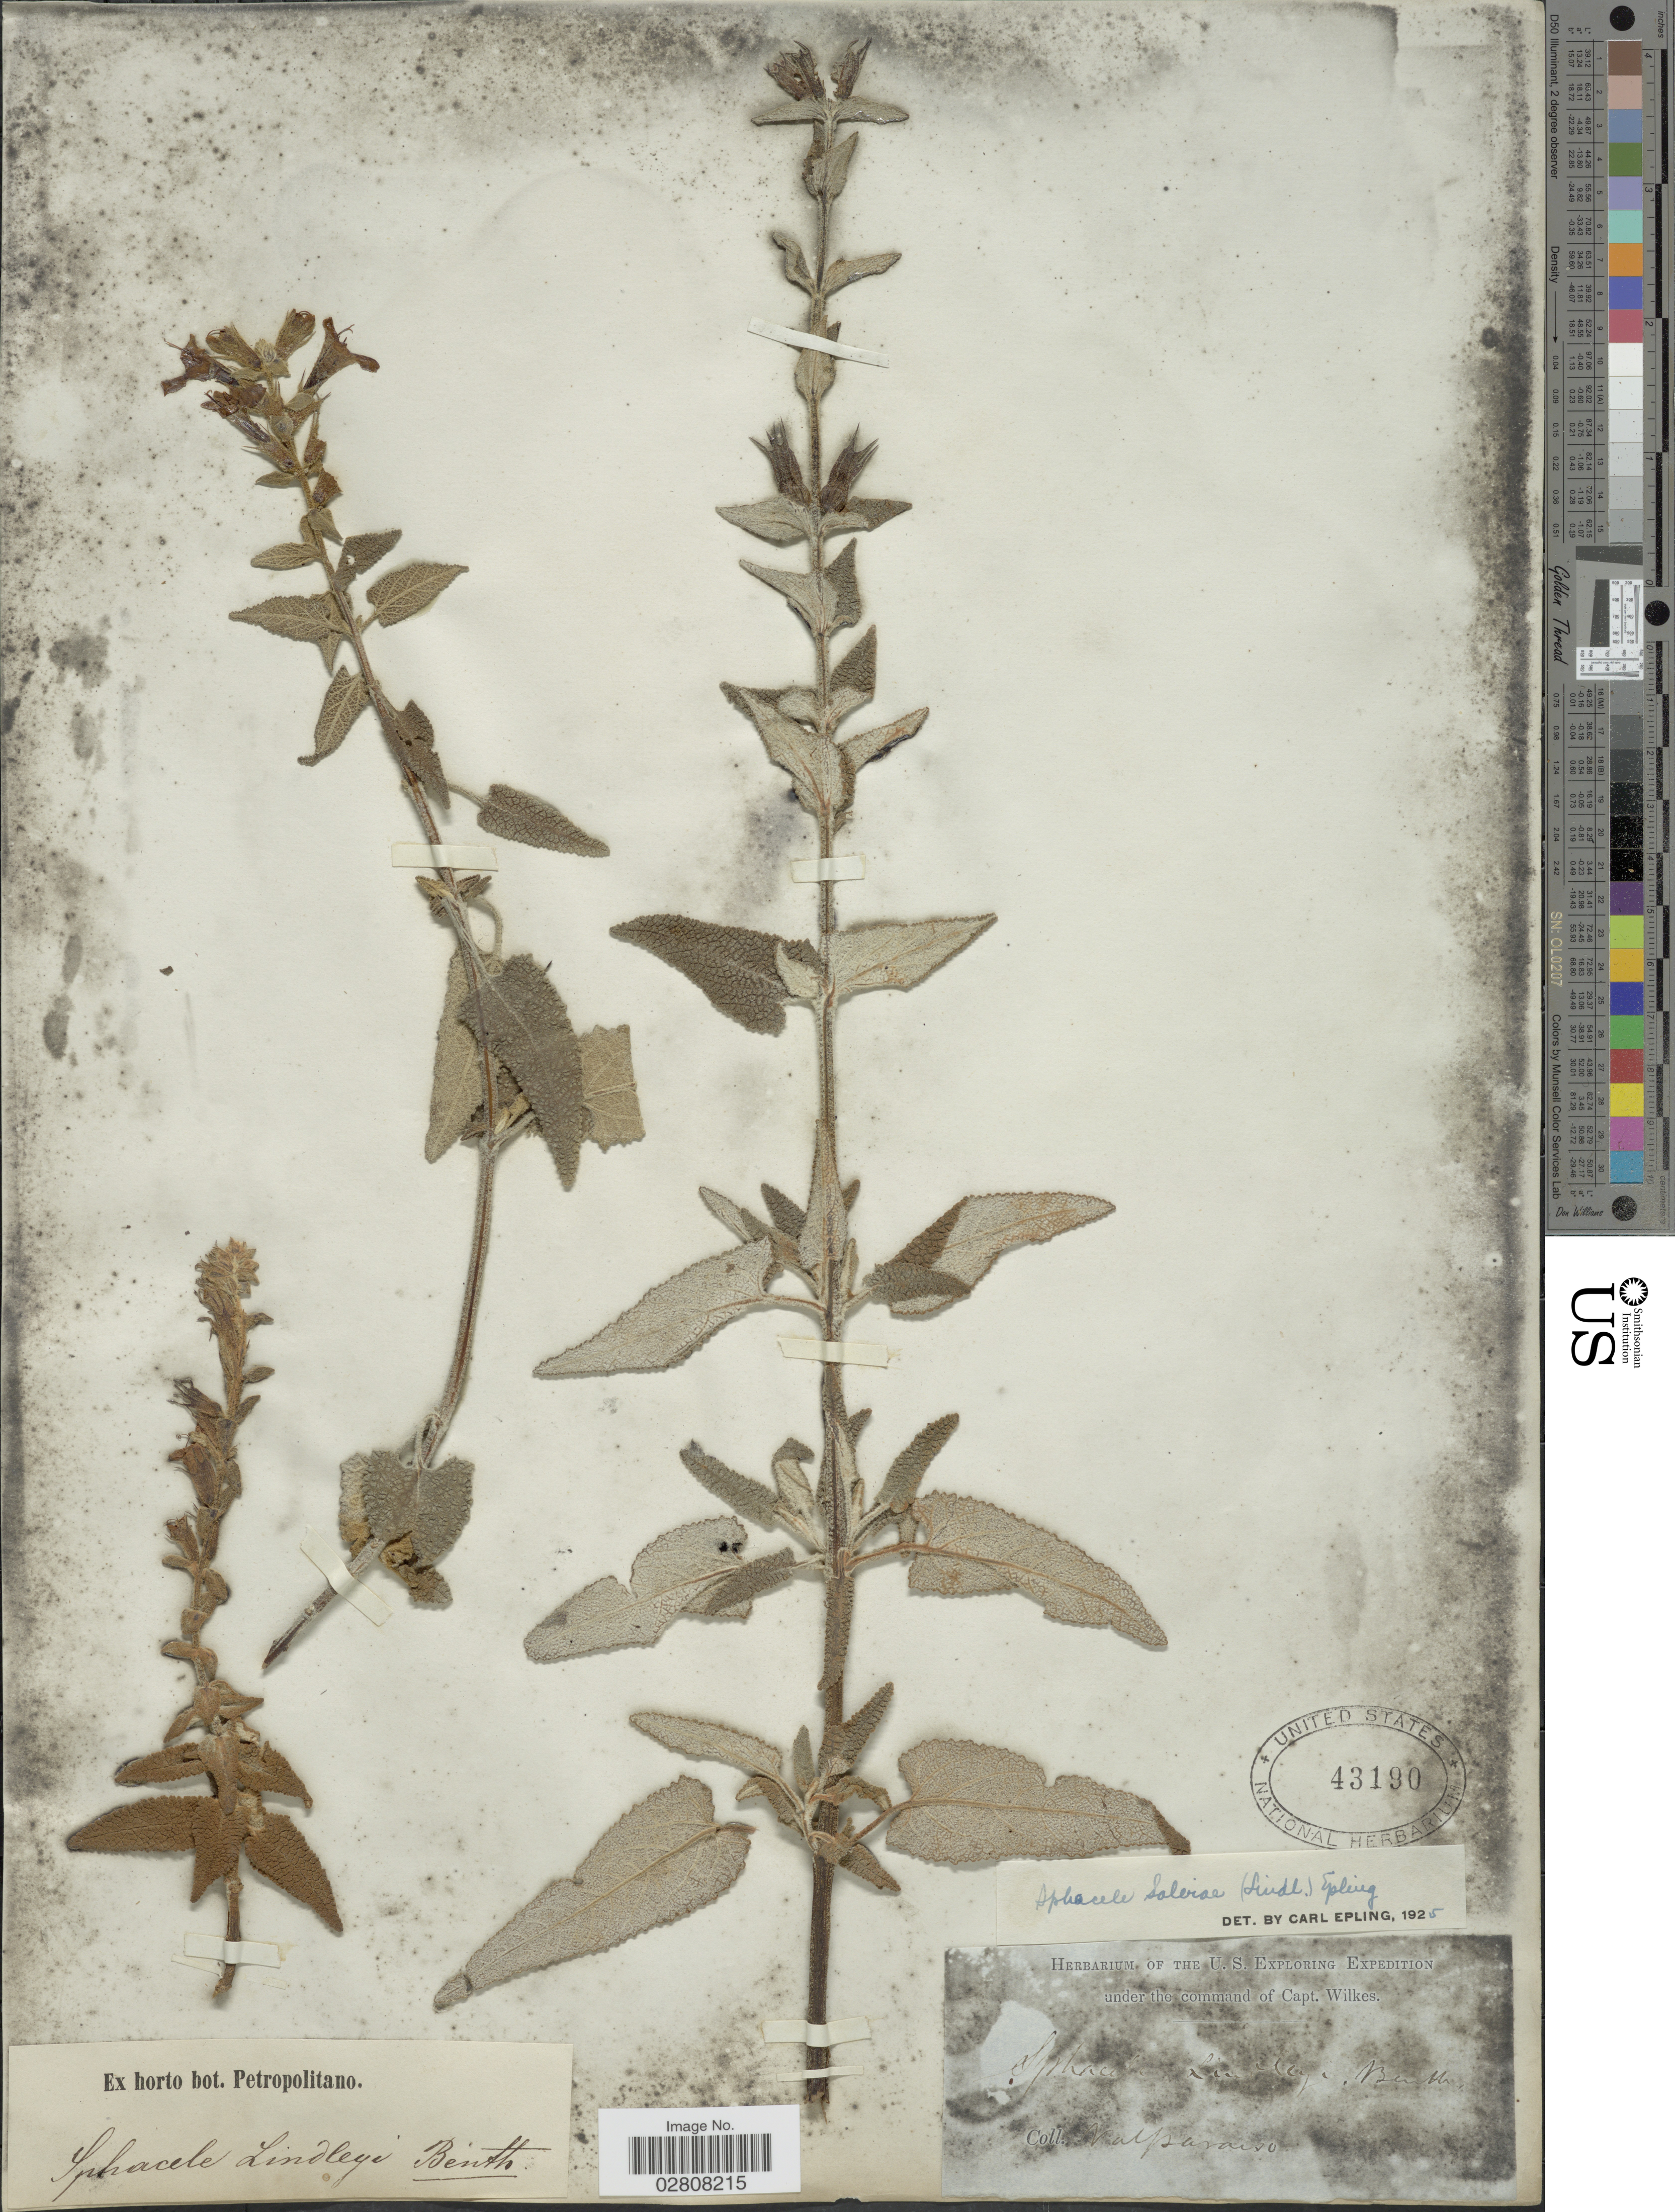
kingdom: Plantae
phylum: Tracheophyta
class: Magnoliopsida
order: Lamiales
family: Lamiaceae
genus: Lepechinia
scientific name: Lepechinia salviae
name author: (Lindl.) Epling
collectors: Wilkes Explor. Exped.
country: Chile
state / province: Valparaíso (V)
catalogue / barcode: US 43190